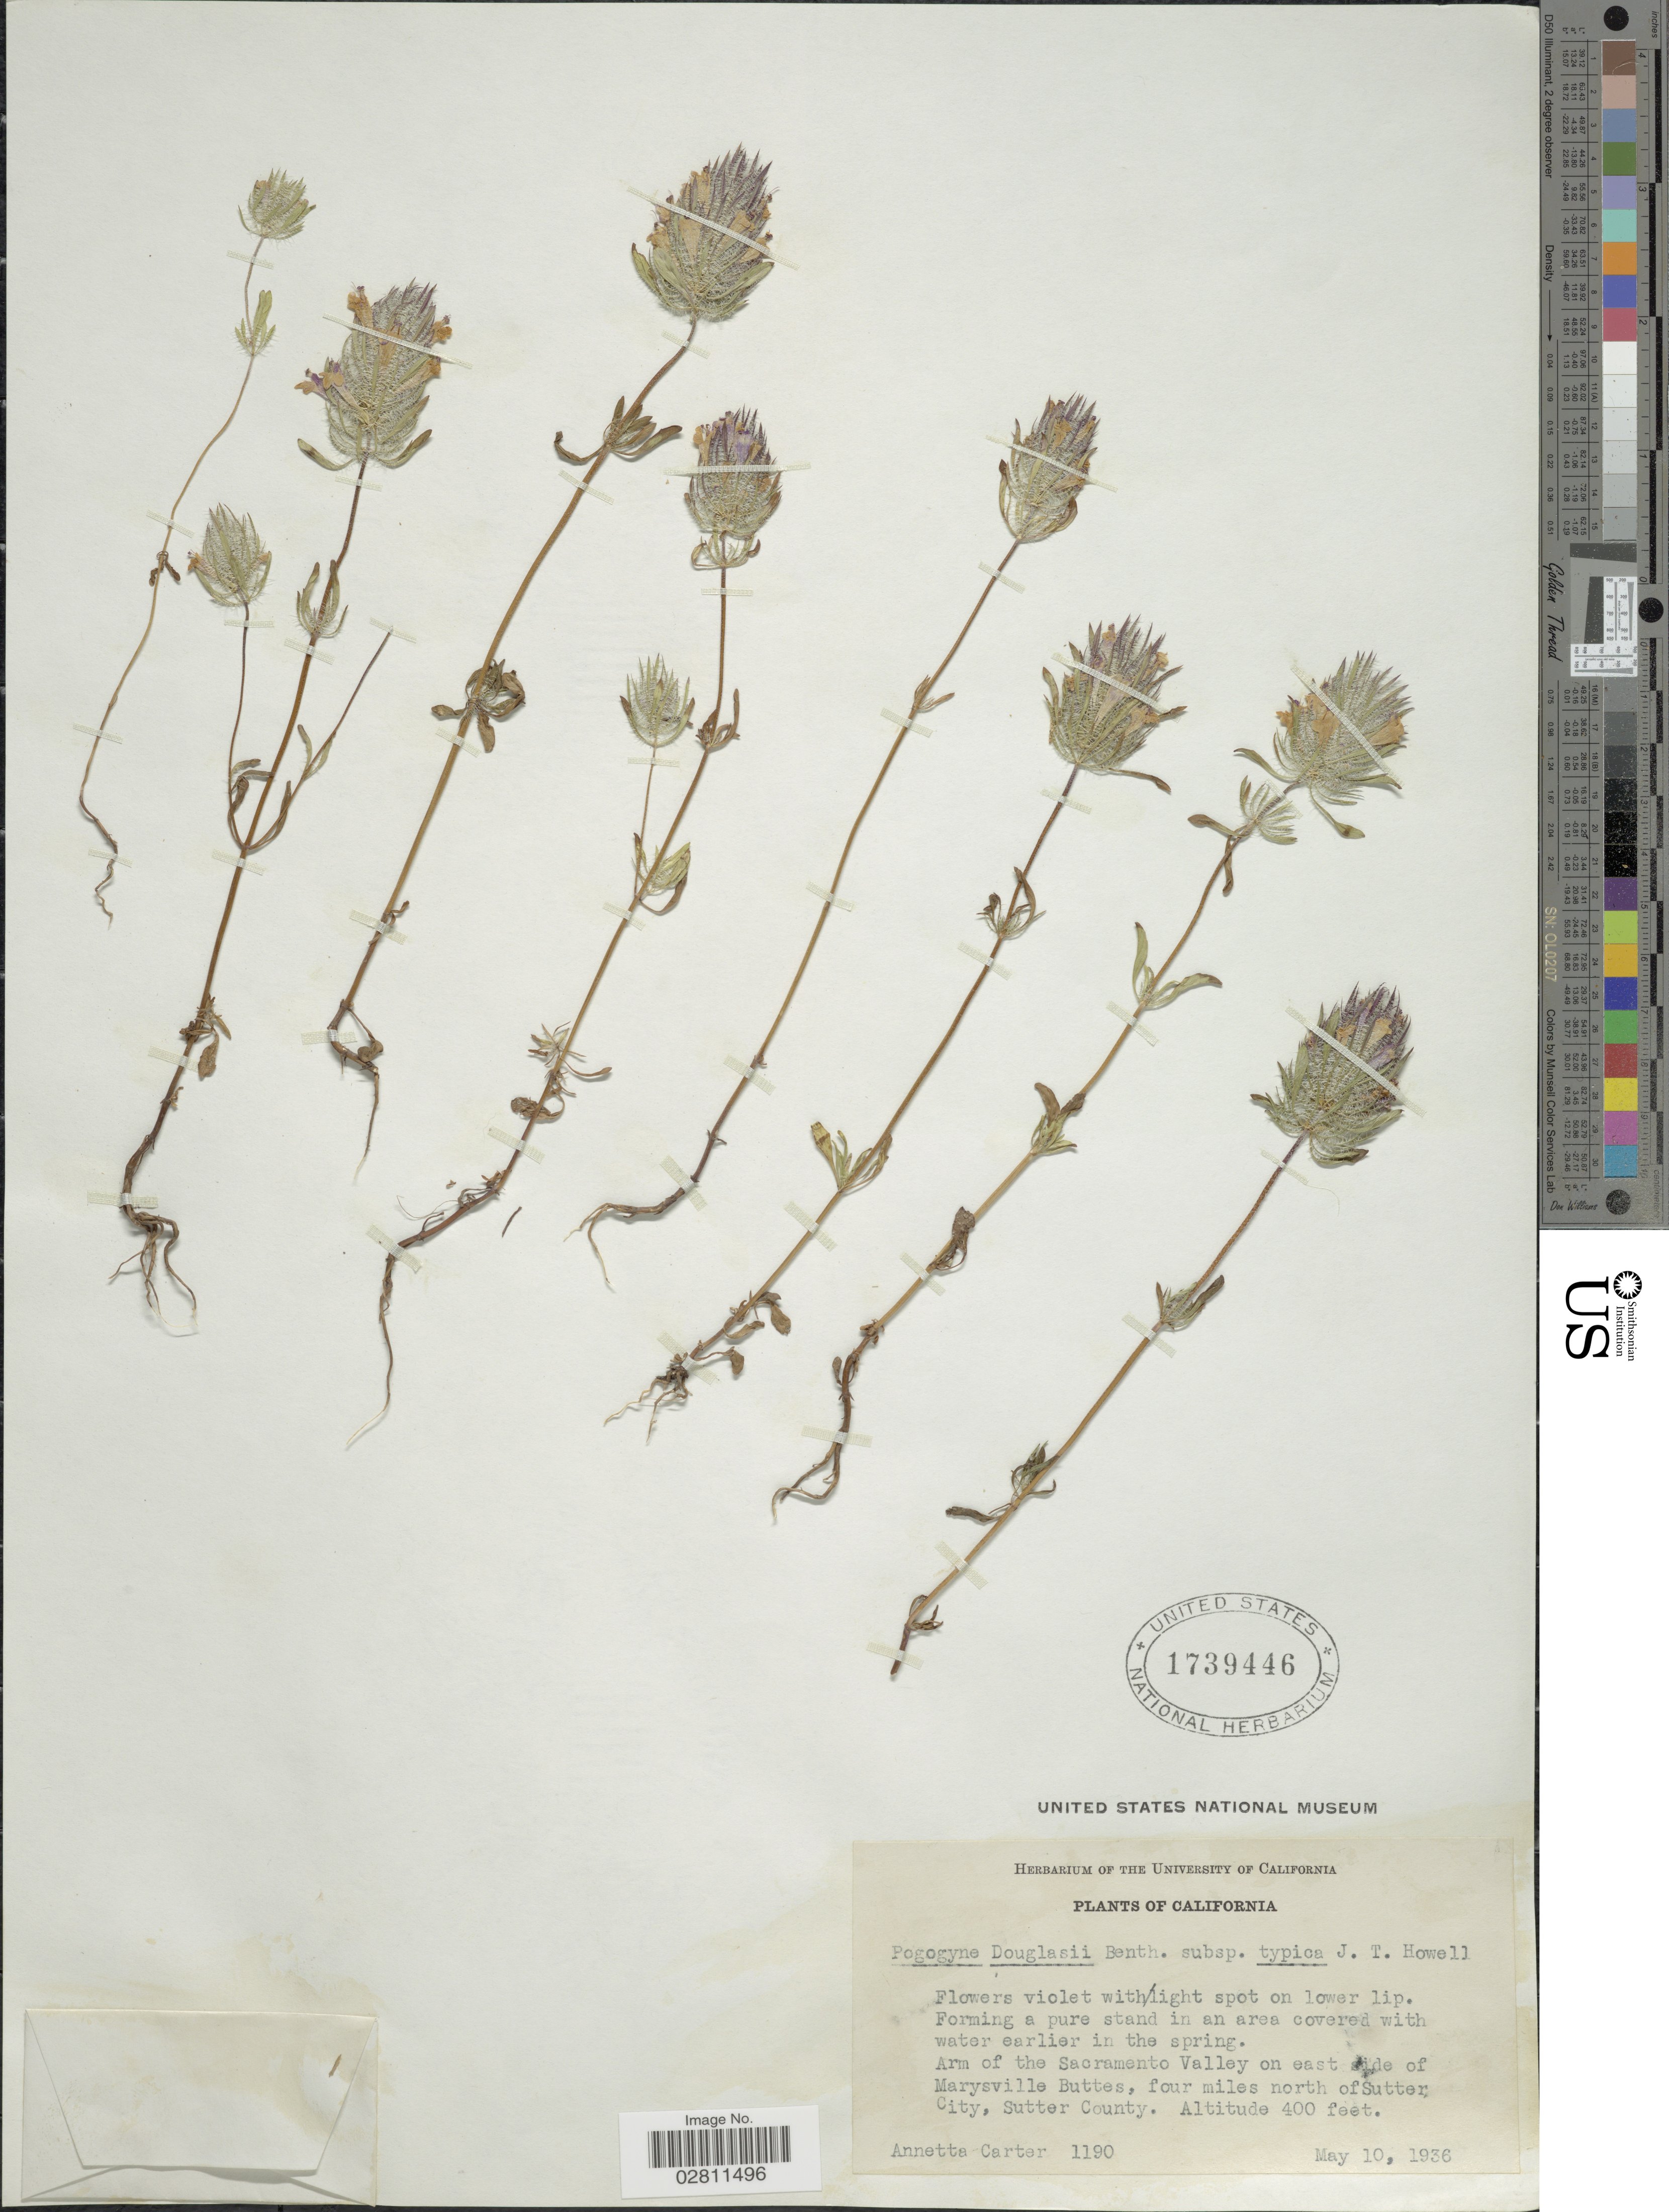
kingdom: Plantae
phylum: Tracheophyta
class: Magnoliopsida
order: Lamiales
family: Lamiaceae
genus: Pogogyne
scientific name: Pogogyne douglasii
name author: Benth.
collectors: A. Carter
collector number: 1190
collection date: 1936-05-10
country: United States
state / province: California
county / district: Sutter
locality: Arm of the Sacramento Valley on east side of Marysville Buttes, four miles north of Sutter City, Sutter County.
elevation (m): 122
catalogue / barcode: US 1739446